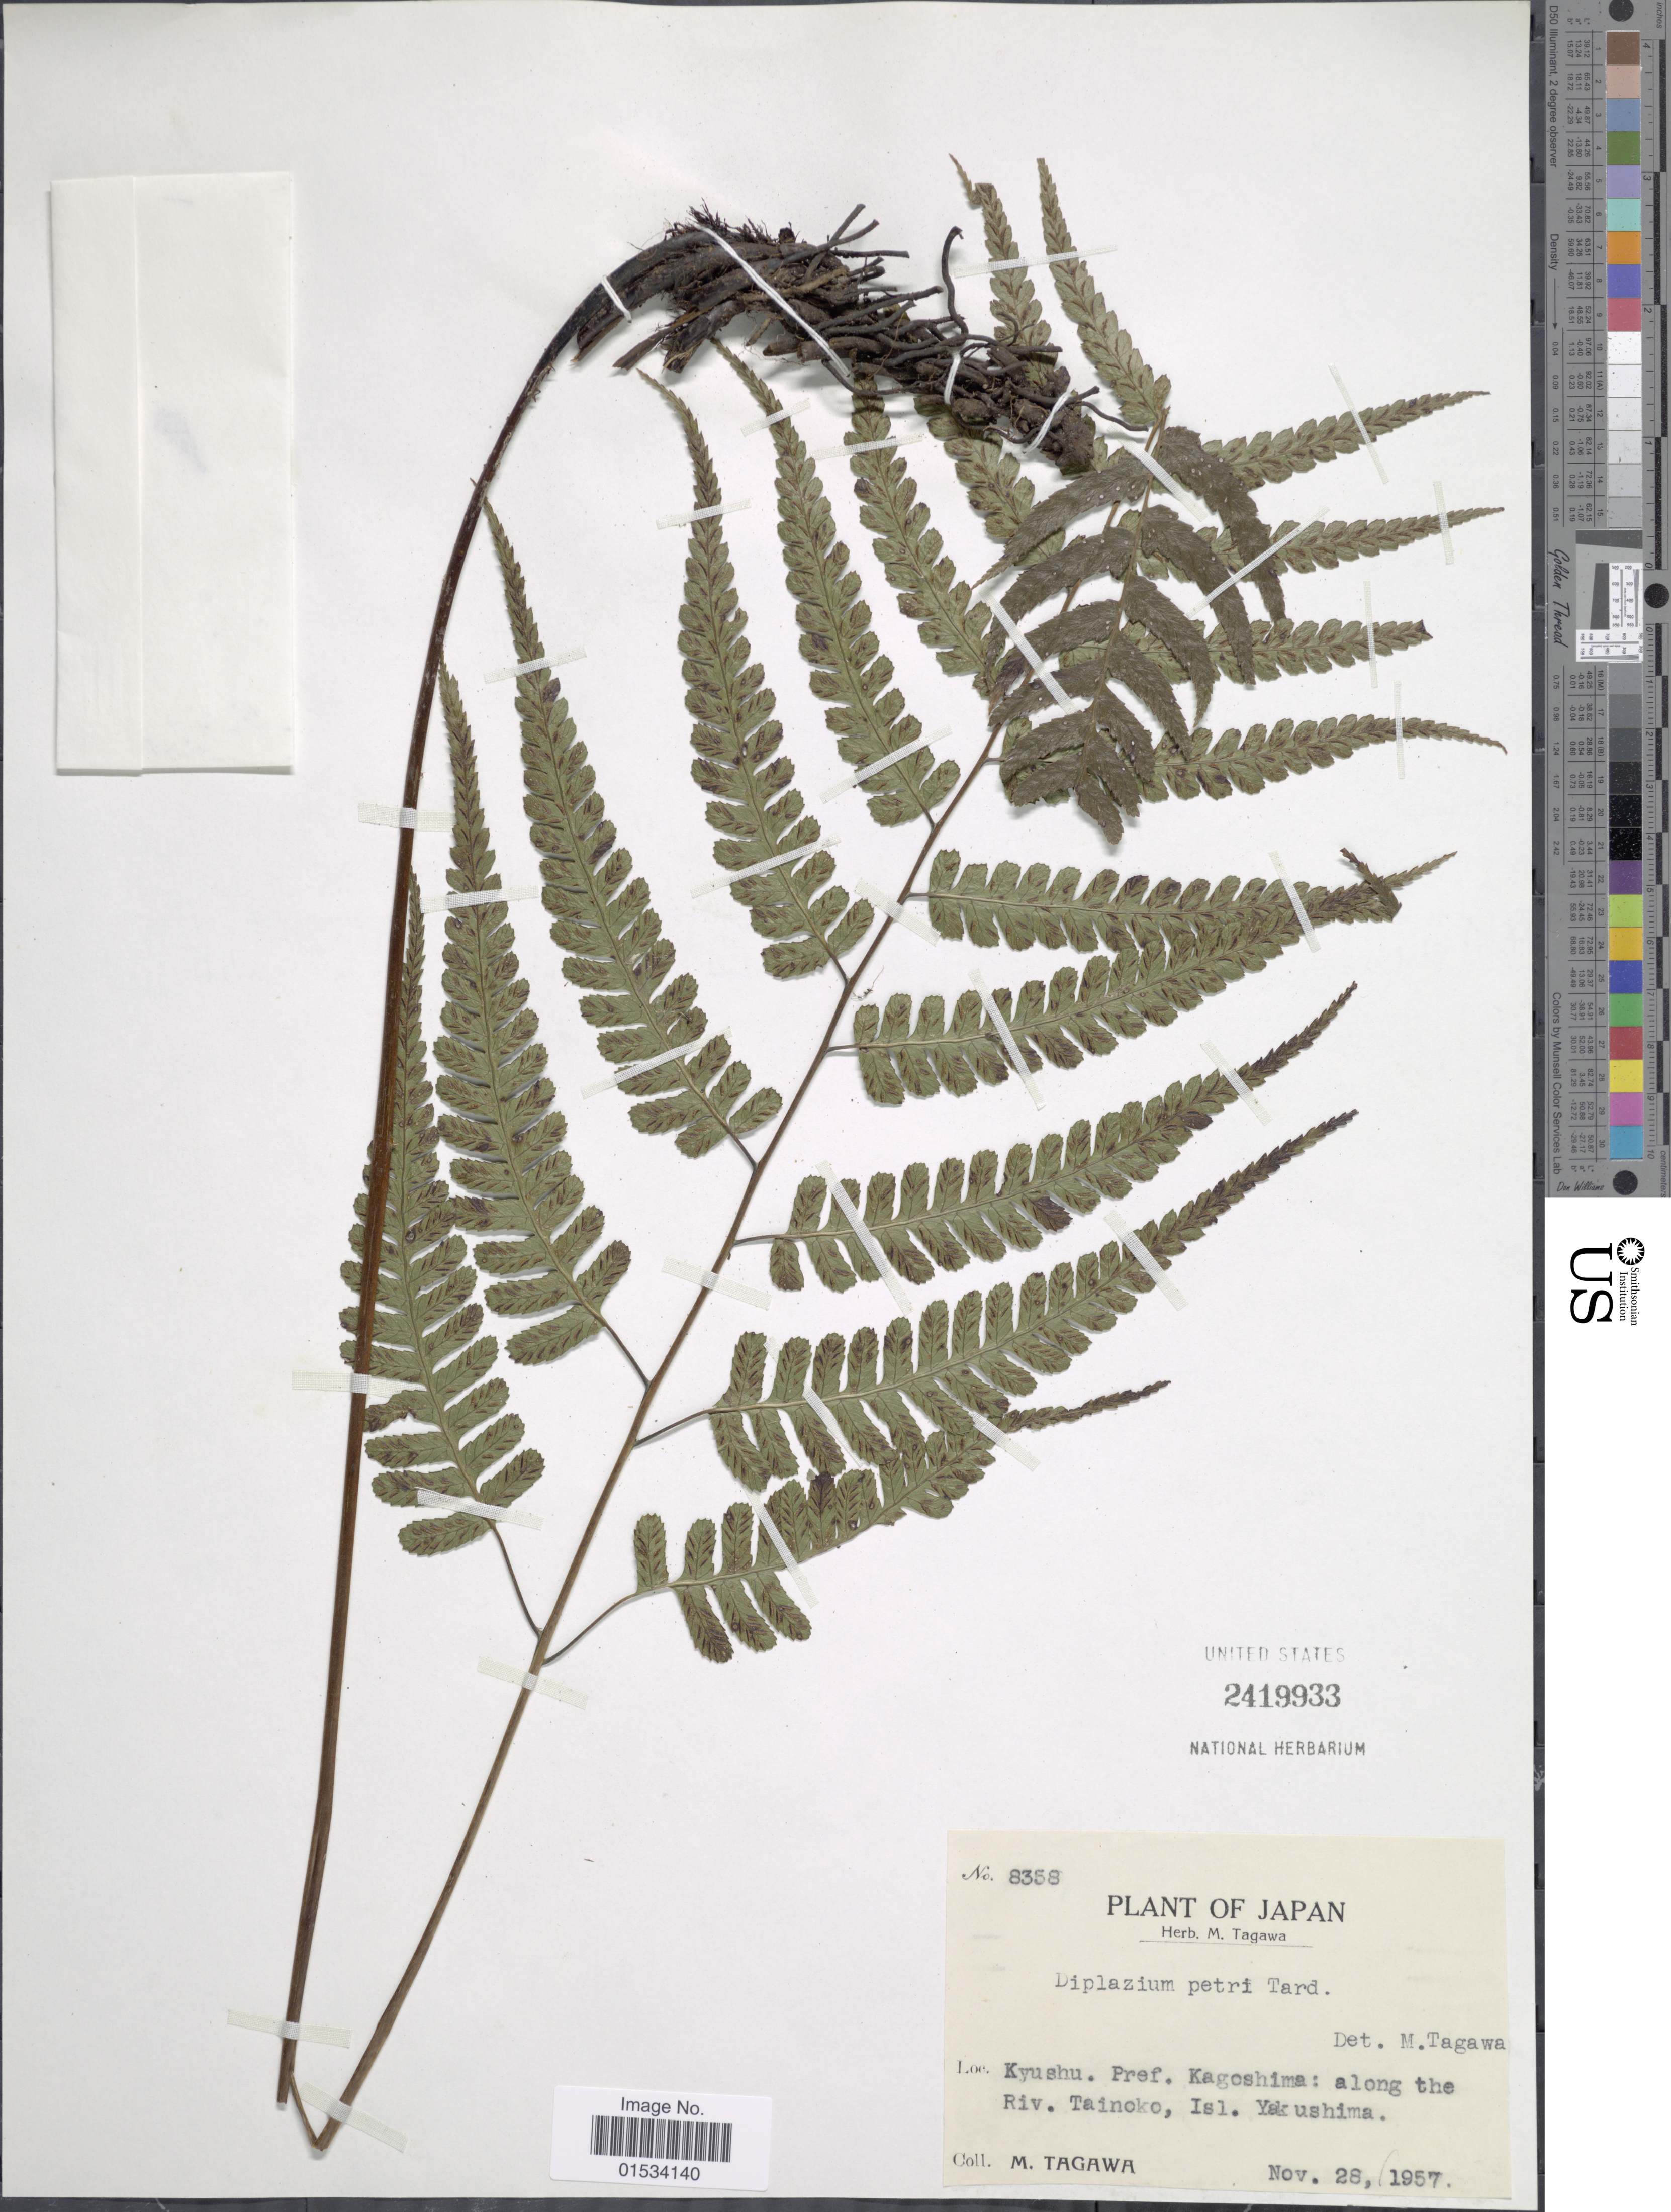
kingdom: Plantae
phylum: Tracheophyta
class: Polypodiopsida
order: Polypodiales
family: Athyriaceae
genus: Diplazium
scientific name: Diplazium petri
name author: Tardieu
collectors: M. Tagawa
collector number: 8358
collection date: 1957-11-28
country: Japan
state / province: Kagosima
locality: Kyushu, along the Riv. Tainoko, Isl. Yakushima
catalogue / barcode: US 2419933